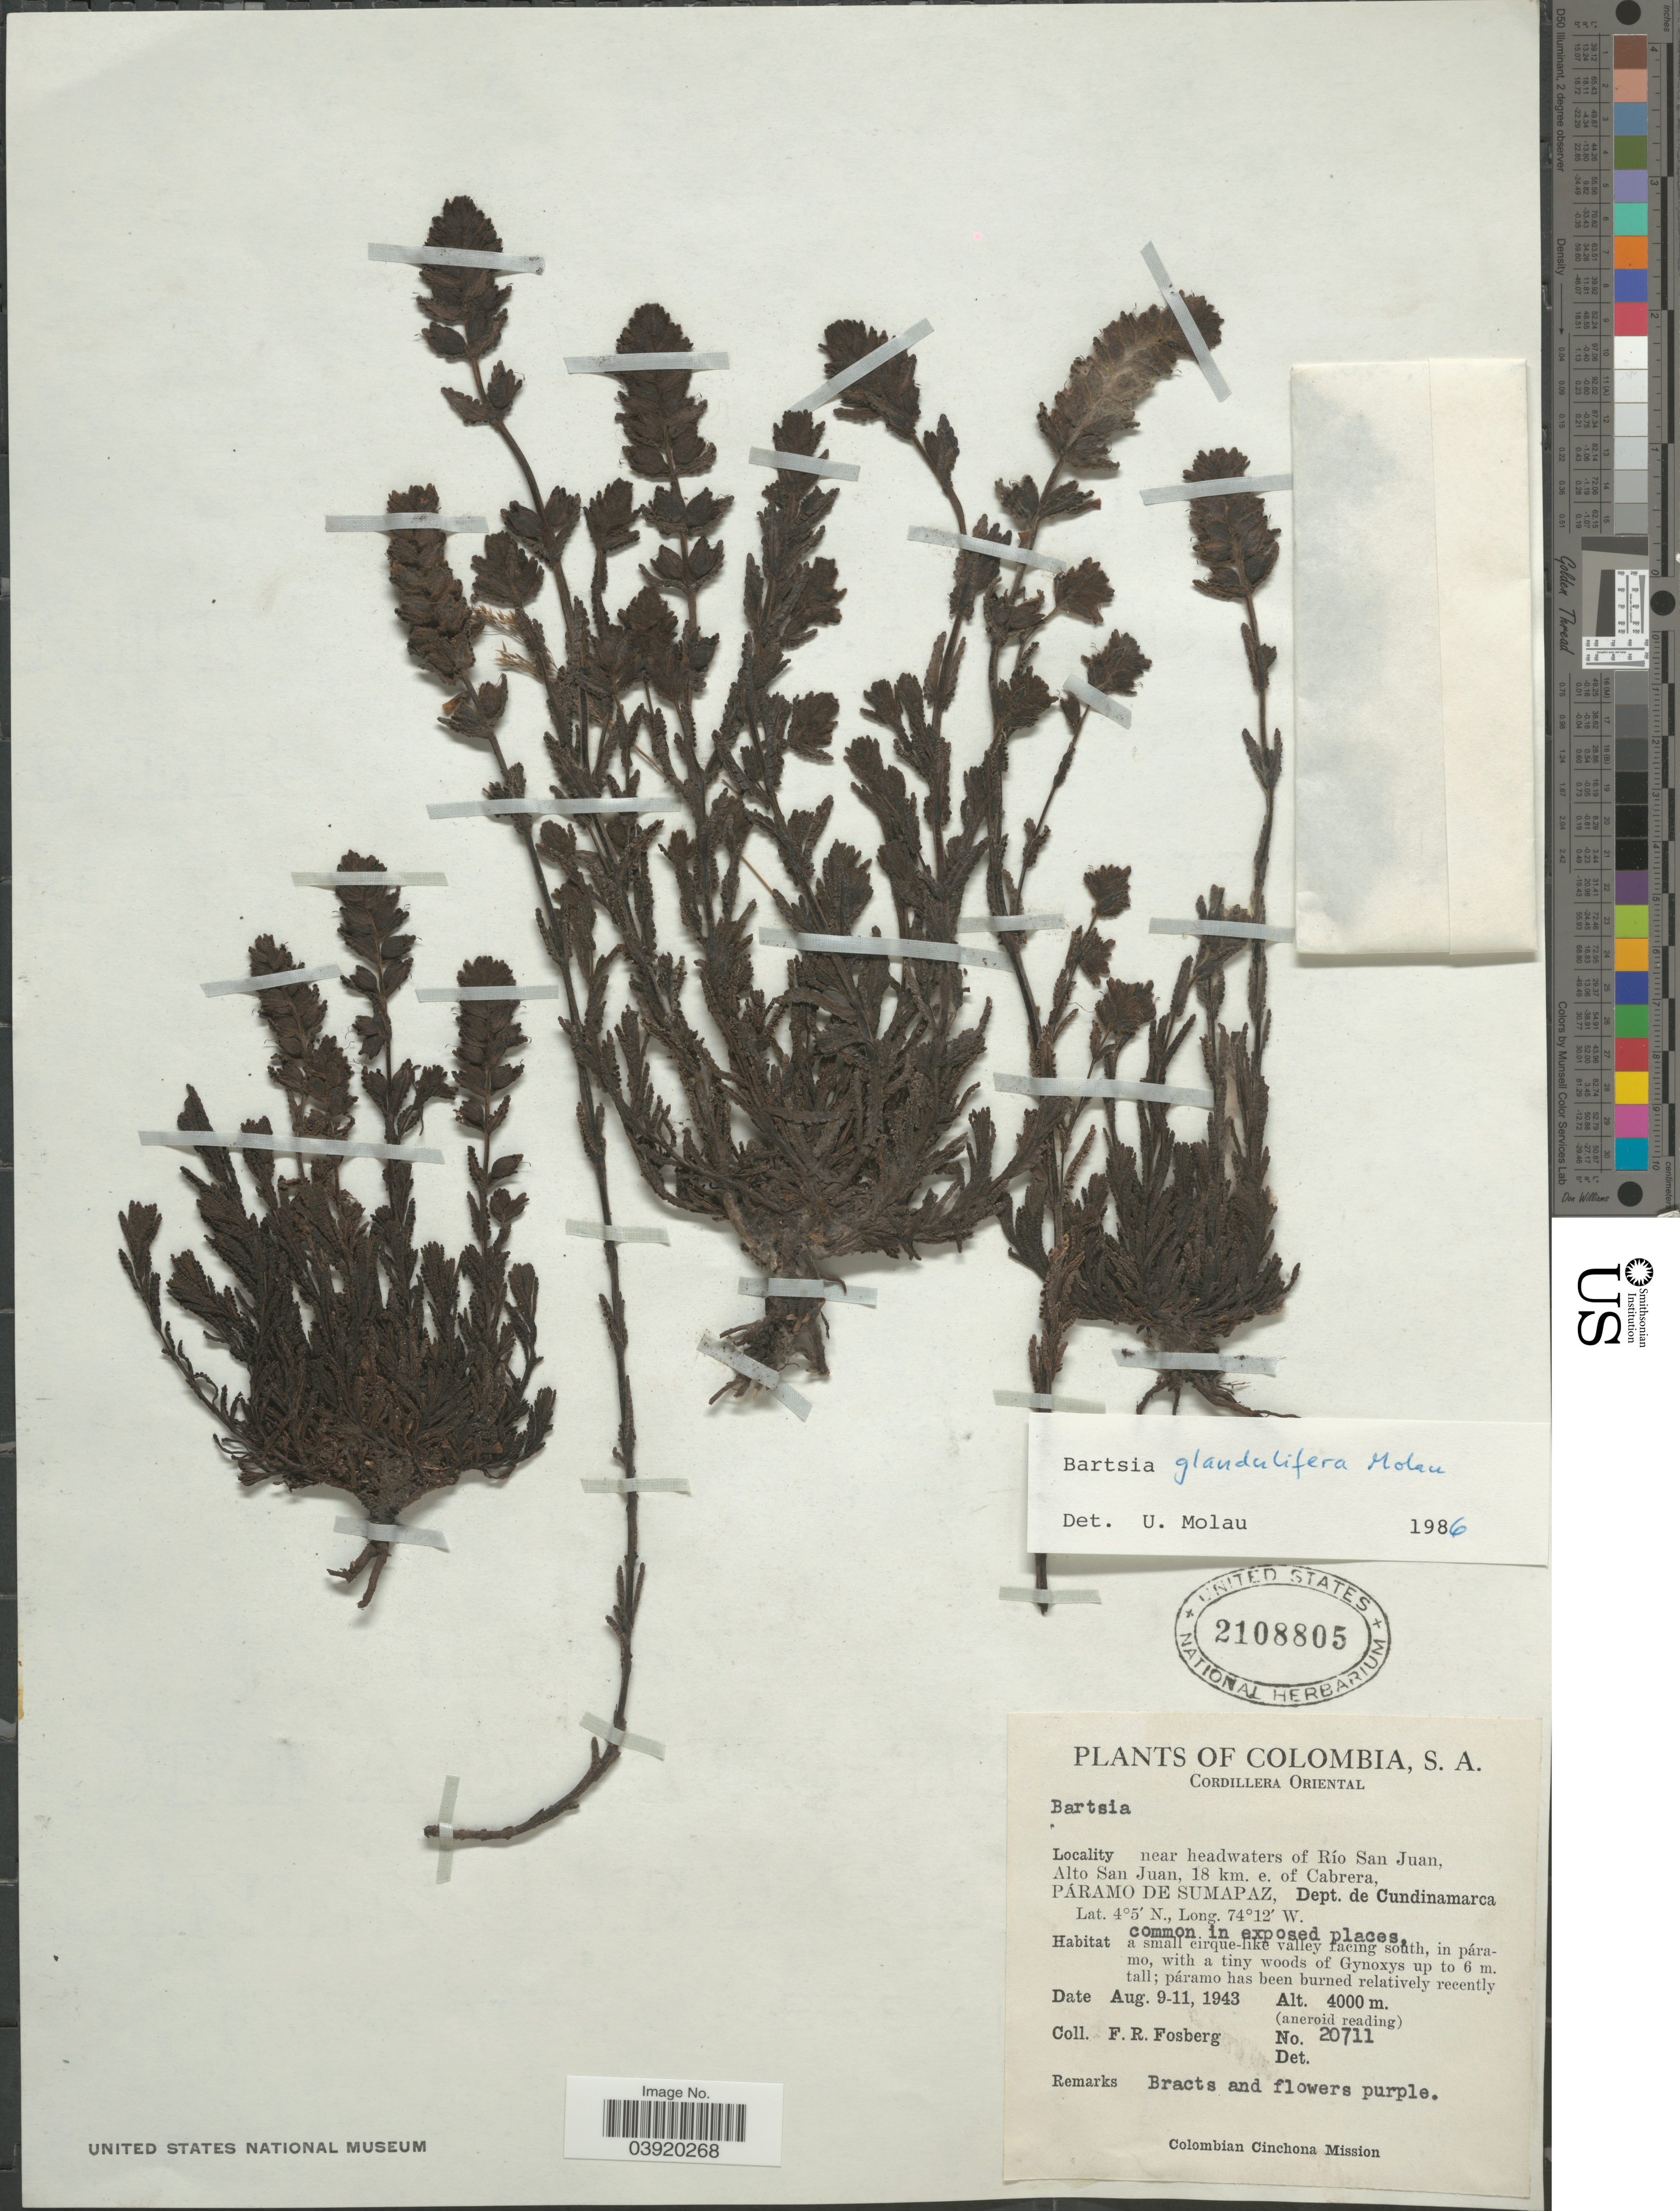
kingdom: Plantae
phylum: Tracheophyta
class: Magnoliopsida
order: Lamiales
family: Orobanchaceae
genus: Bartsia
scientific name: Bartsia glandulifera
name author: Molau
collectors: F. R. Fosberg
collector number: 20711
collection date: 1943-08-09/1943-08-11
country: Colombia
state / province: Cundinamarca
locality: Cordillera Oriental. Near headwaters of Río San Juan, Alto San Juan, 18 km. e. of Cabrera, Páramo de Sumapaz, Dept. de Cundinamarca. A small cirque-like valley facing south.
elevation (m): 4000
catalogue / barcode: US 2108805